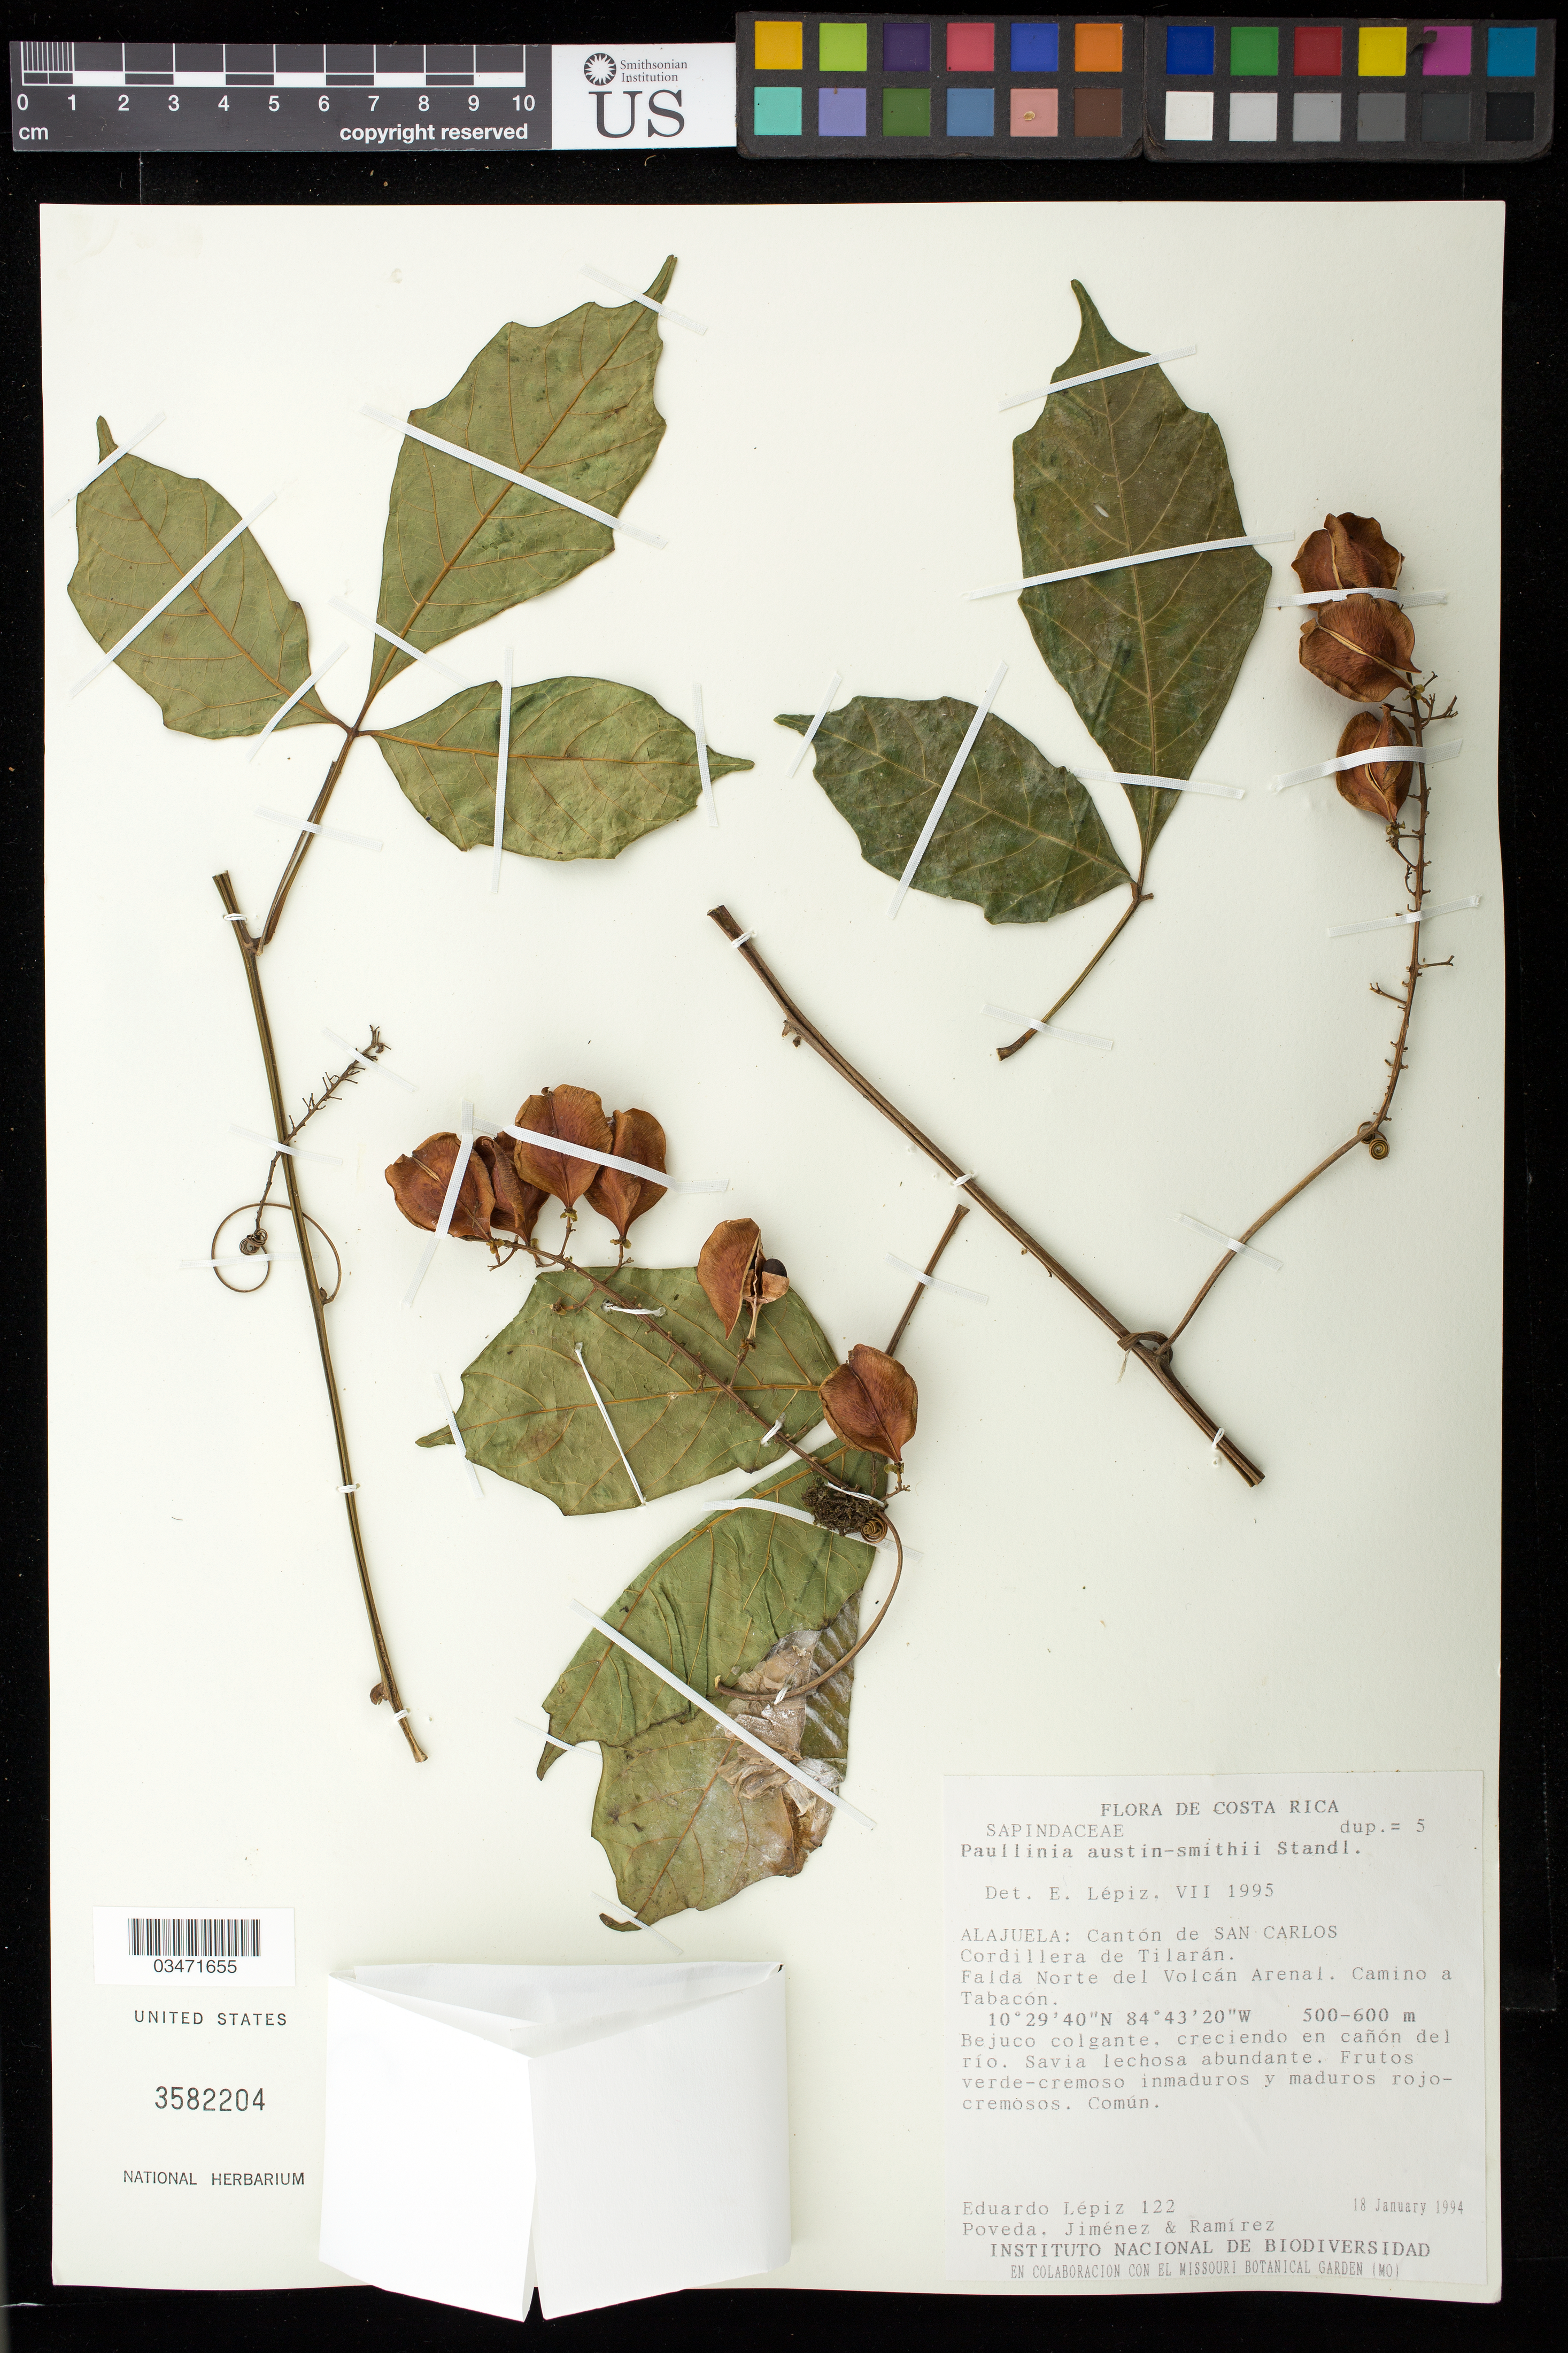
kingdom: Plantae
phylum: Tracheophyta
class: Magnoliopsida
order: Sapindales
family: Sapindaceae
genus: Paullinia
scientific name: Paullinia austin-smithii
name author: Standl.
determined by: Acevedo-Rodriguez, P., (US), Smithsonian Institution - National Museum of Natural History (UNITED STATES)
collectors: E. Lépiz, A. Poveda, Jimenez, -- & -. Ramírez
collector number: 122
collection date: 1994-01-18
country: Costa Rica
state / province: Alajuela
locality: Canton de San Carlos, Cordillera de Tilarán. Falda Norte de Volcán Arenal. Camino a Tabacón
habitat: Creciendo en cañón del río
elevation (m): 500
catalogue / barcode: US 3582204